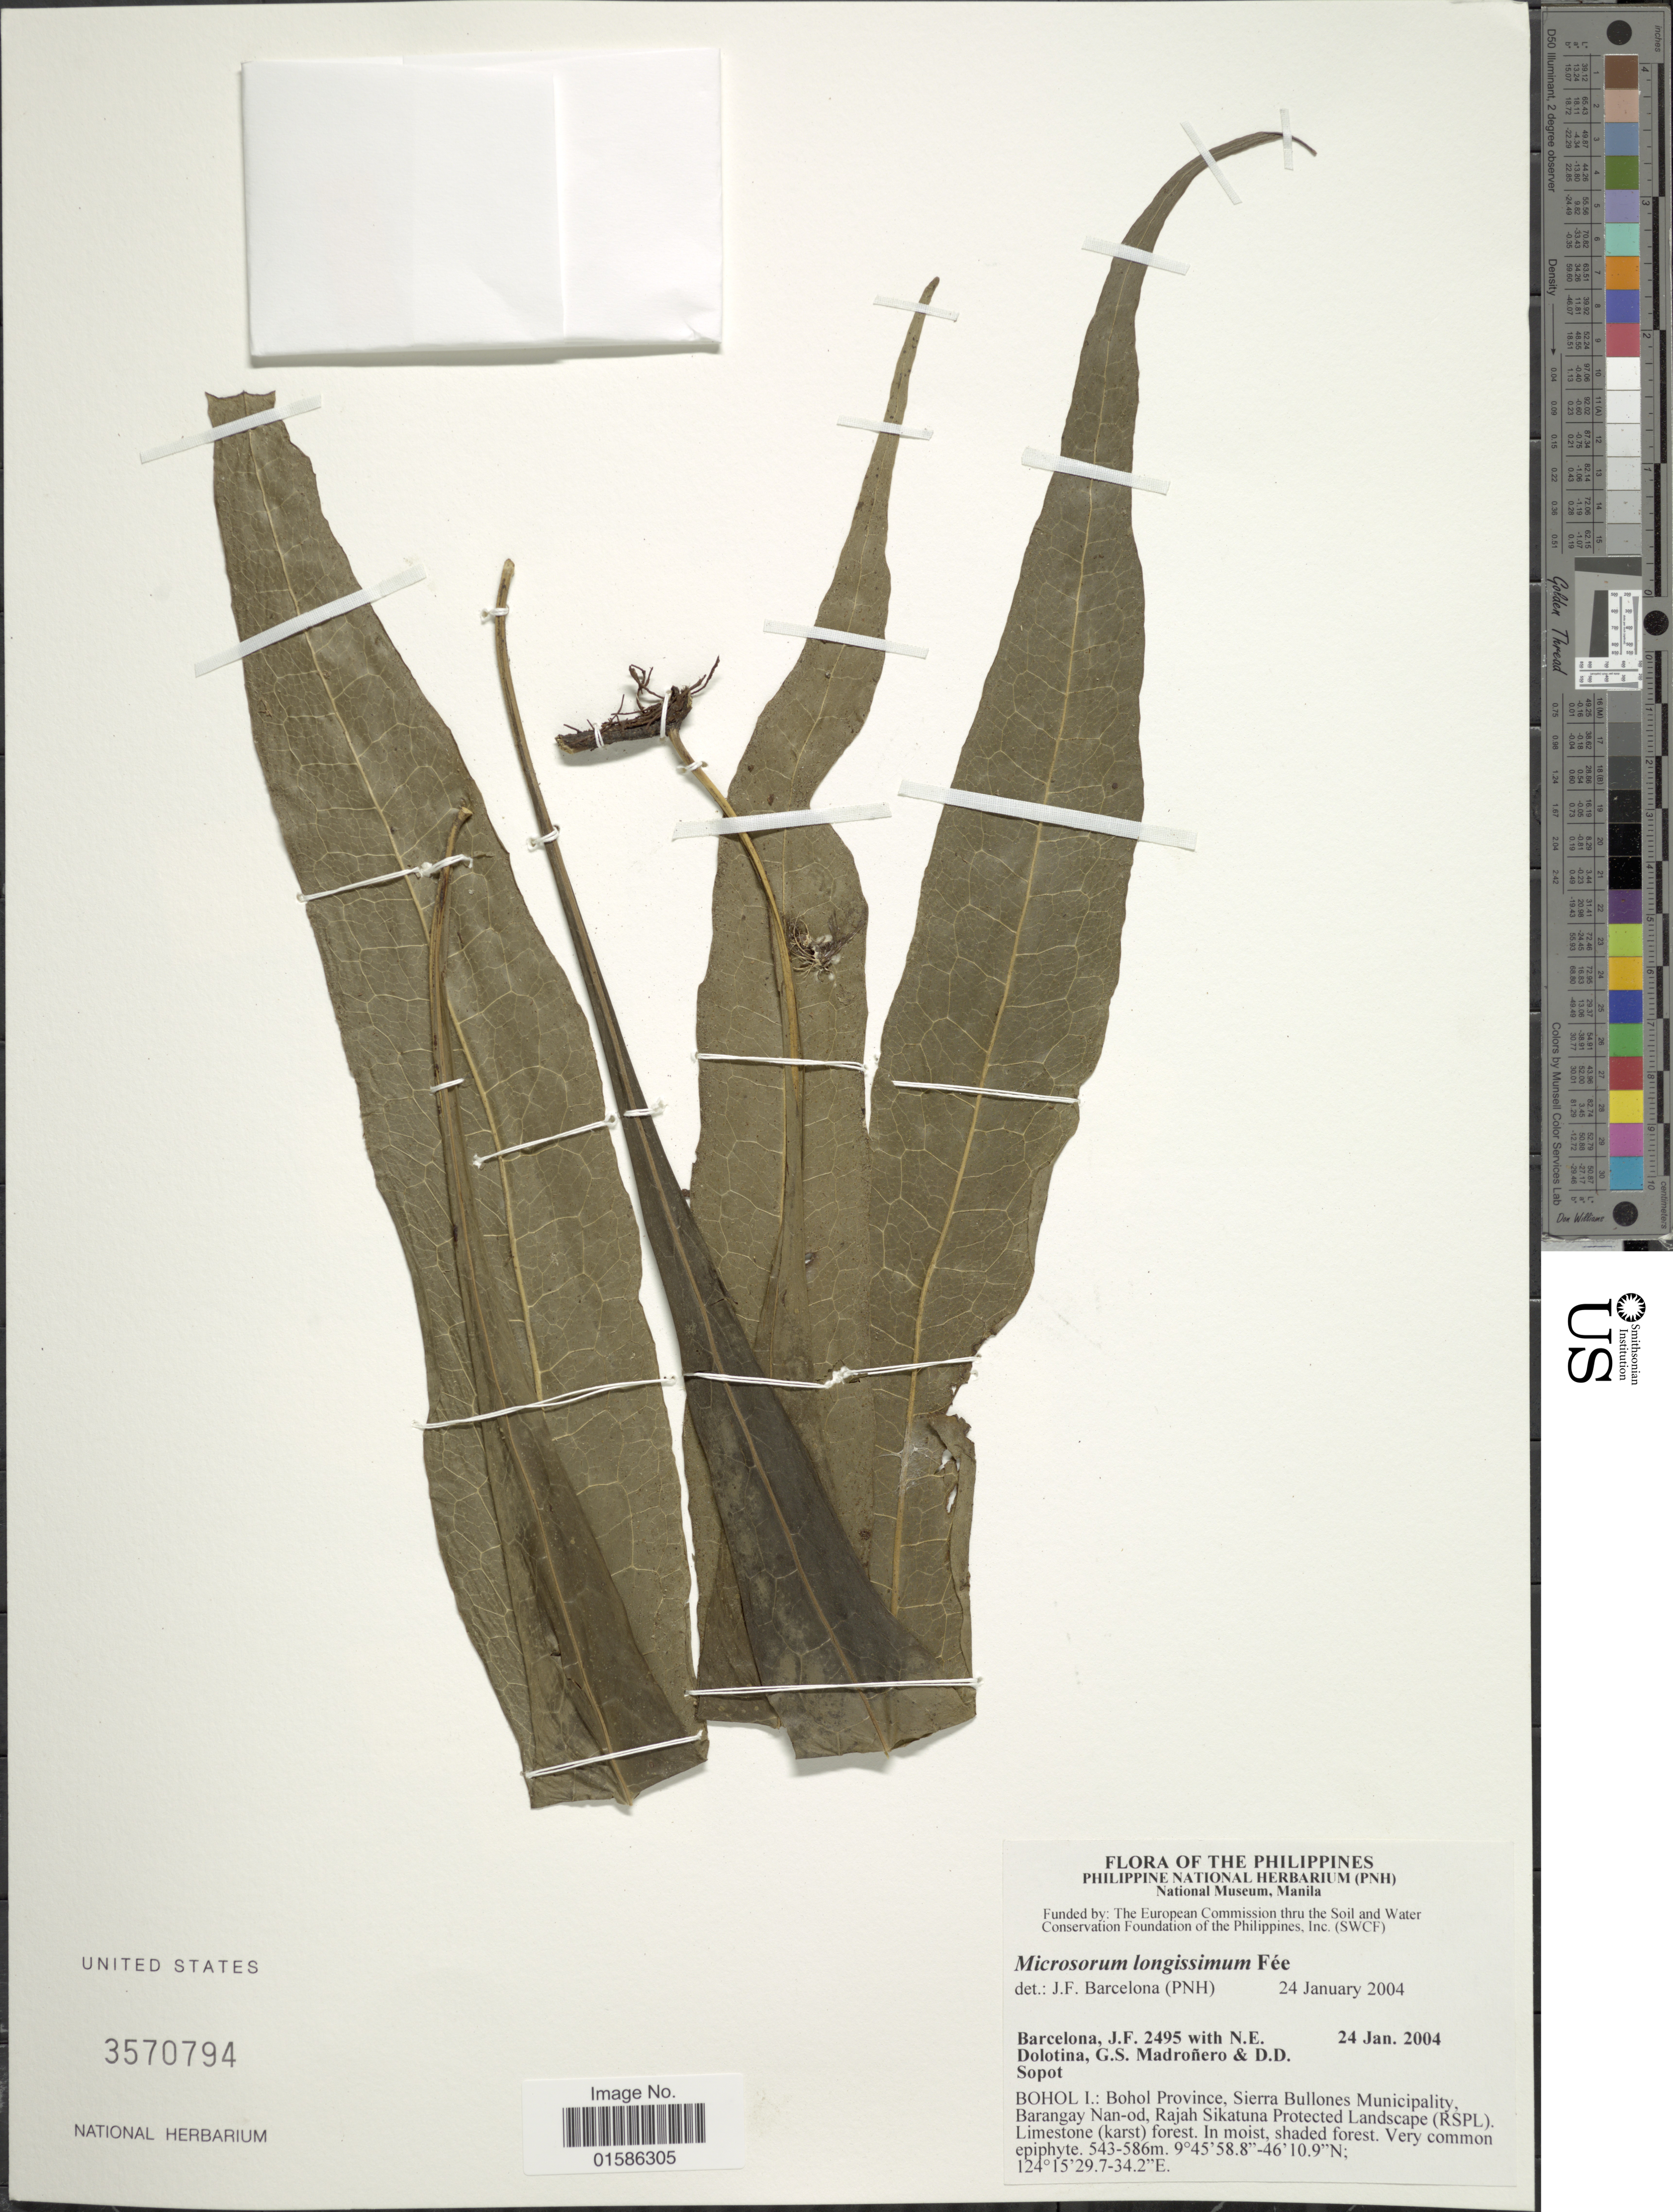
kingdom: Plantae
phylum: Tracheophyta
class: Polypodiopsida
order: Polypodiales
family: Polypodiaceae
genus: Microsorum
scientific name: Microsorum longissimum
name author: Fée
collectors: J. F. Barcelona, N. Dolotina, G. Madroñero & D. Sopot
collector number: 2495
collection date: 2004-01-24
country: Philippines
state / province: Central Visayas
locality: Bohol I: Bohol Province, Sierra Bullones Municipality, Barrangay Nan-od, Rajah Sikatuna Protected Landscape (RSPL)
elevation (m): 543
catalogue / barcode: US 3570794